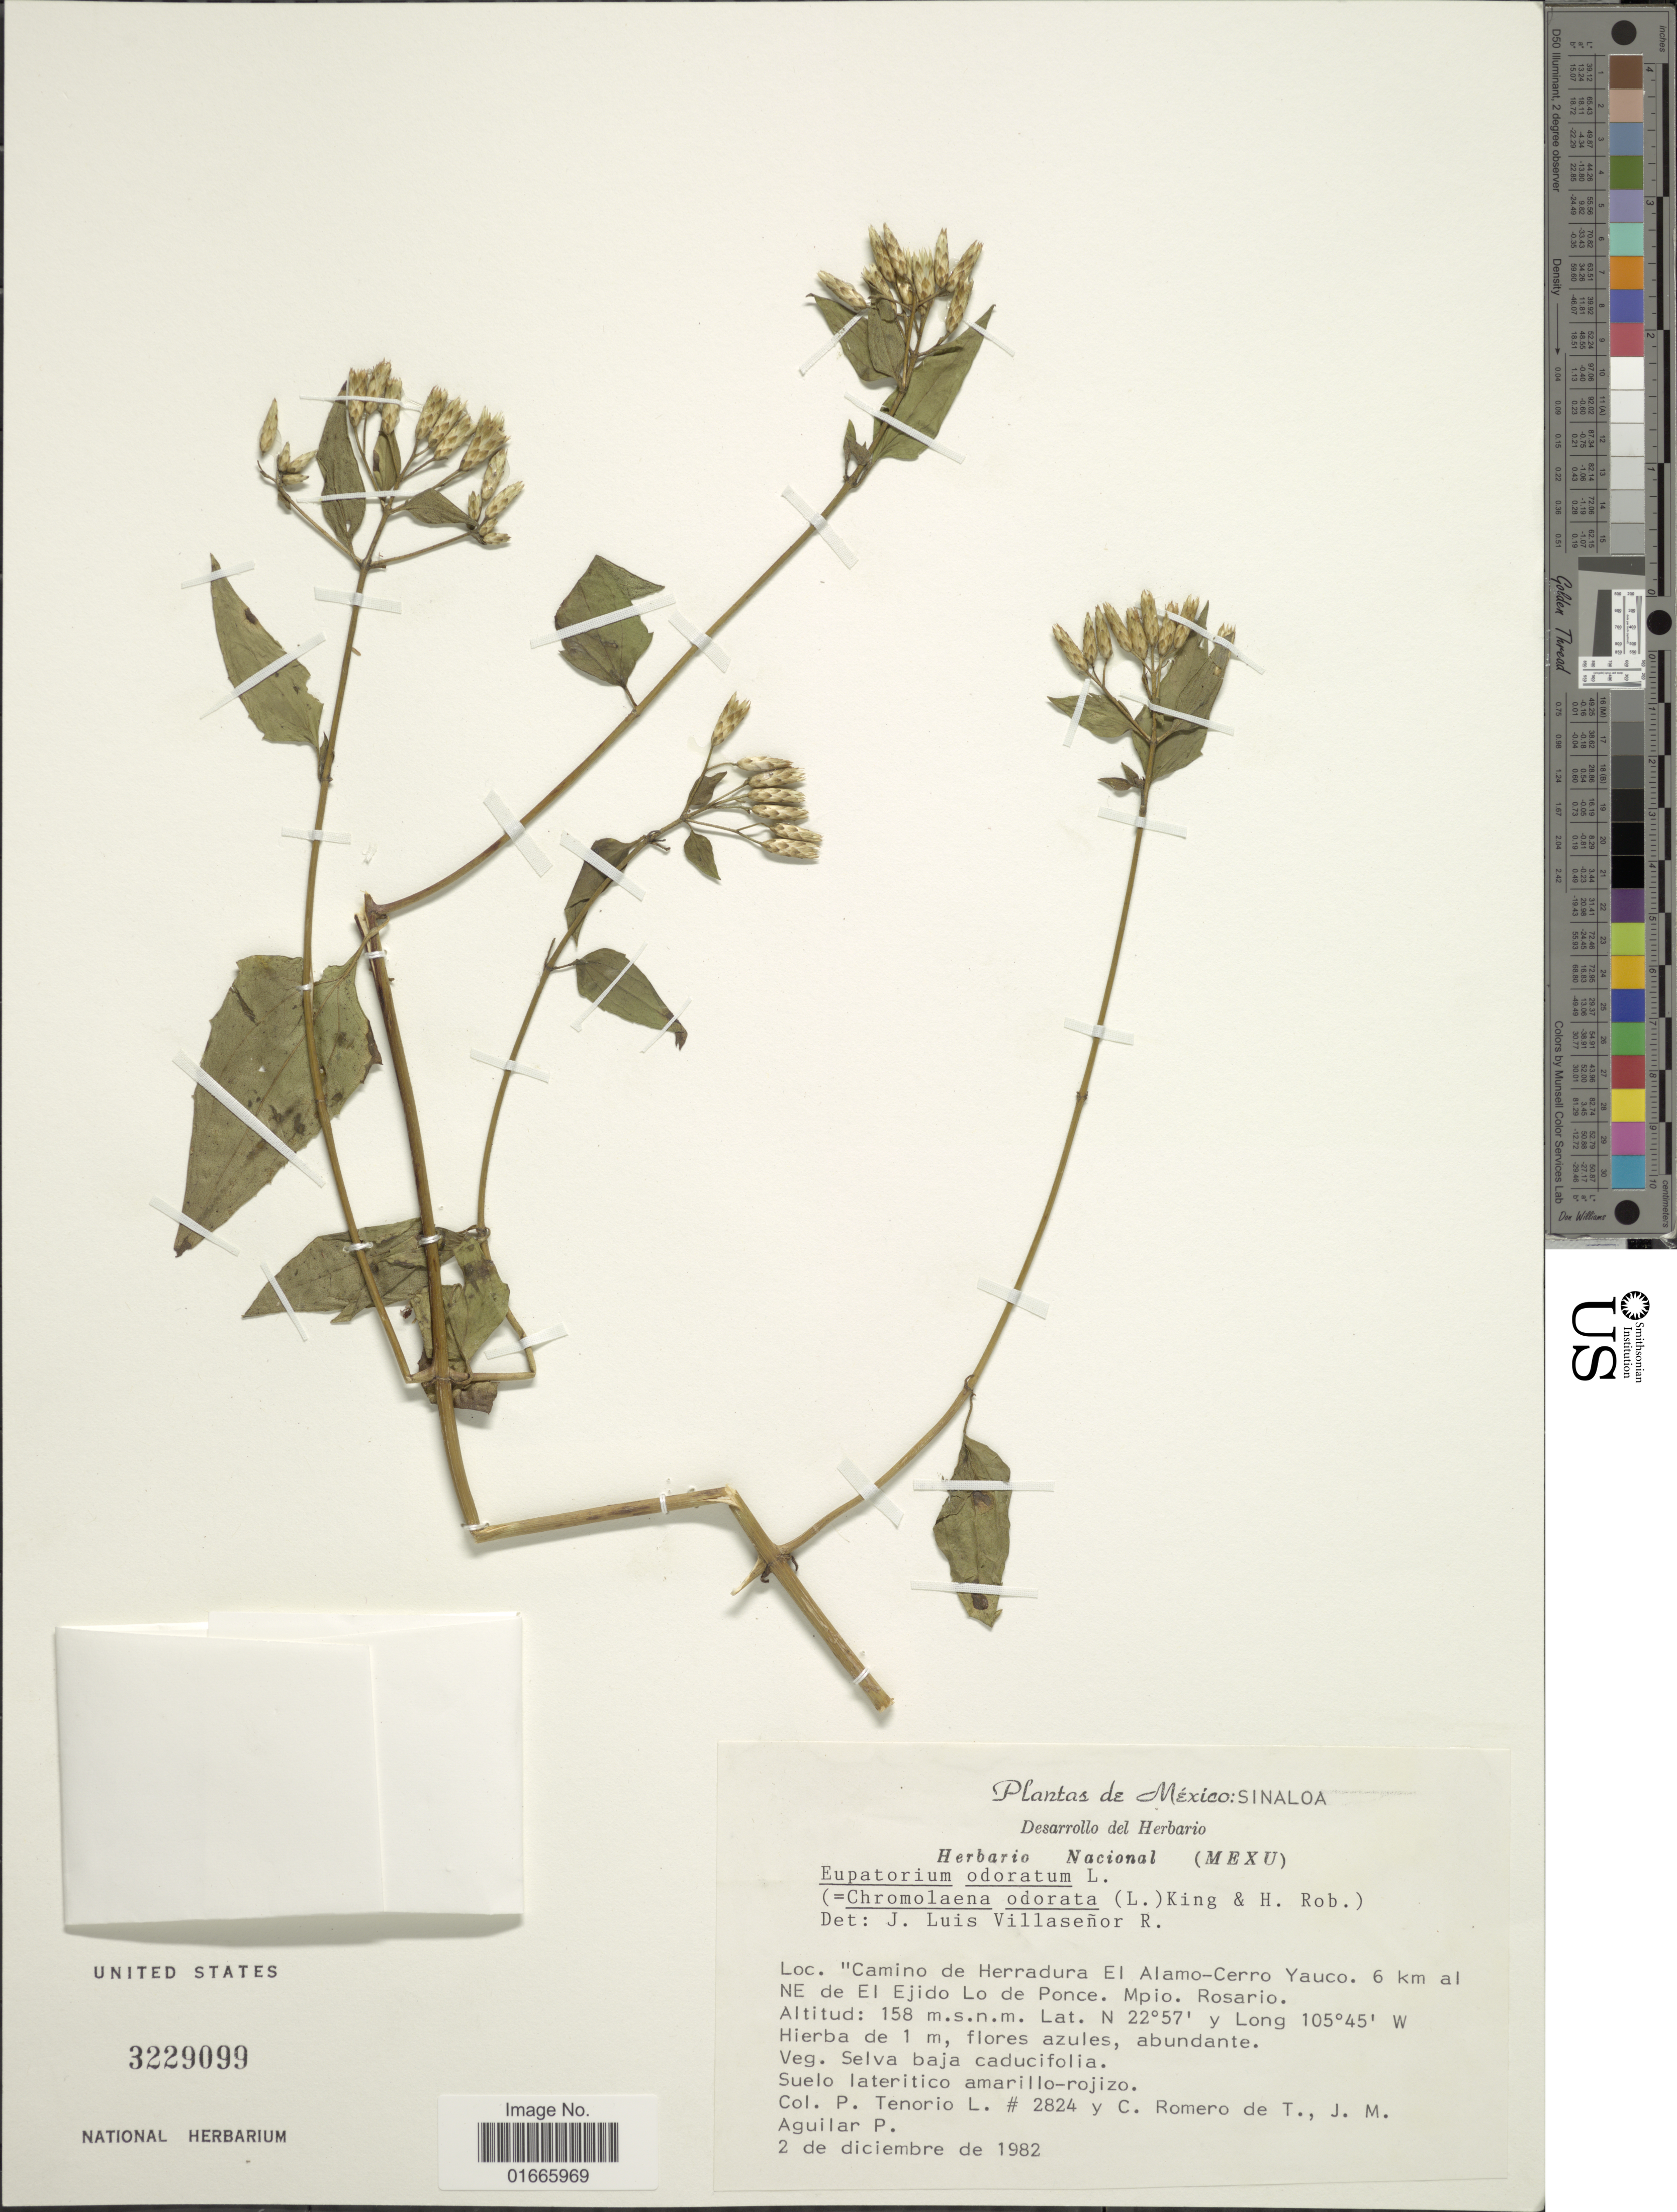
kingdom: Plantae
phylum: Tracheophyta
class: Magnoliopsida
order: Asterales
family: Asteraceae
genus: Chromolaena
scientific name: Chromolaena odorata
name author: (L.) R.M. King & H. Rob.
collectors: P. Tenorio L., C. Romero de T. & Aguilar P., J. M.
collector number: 2824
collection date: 1982-12-02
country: Mexico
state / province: Sinaloa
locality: Camino de Herradura El Alamo-Cerro Yauco, 6 km al NE de El Ejido Lo de Ponce, Mpio. Rosario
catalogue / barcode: US 3229099